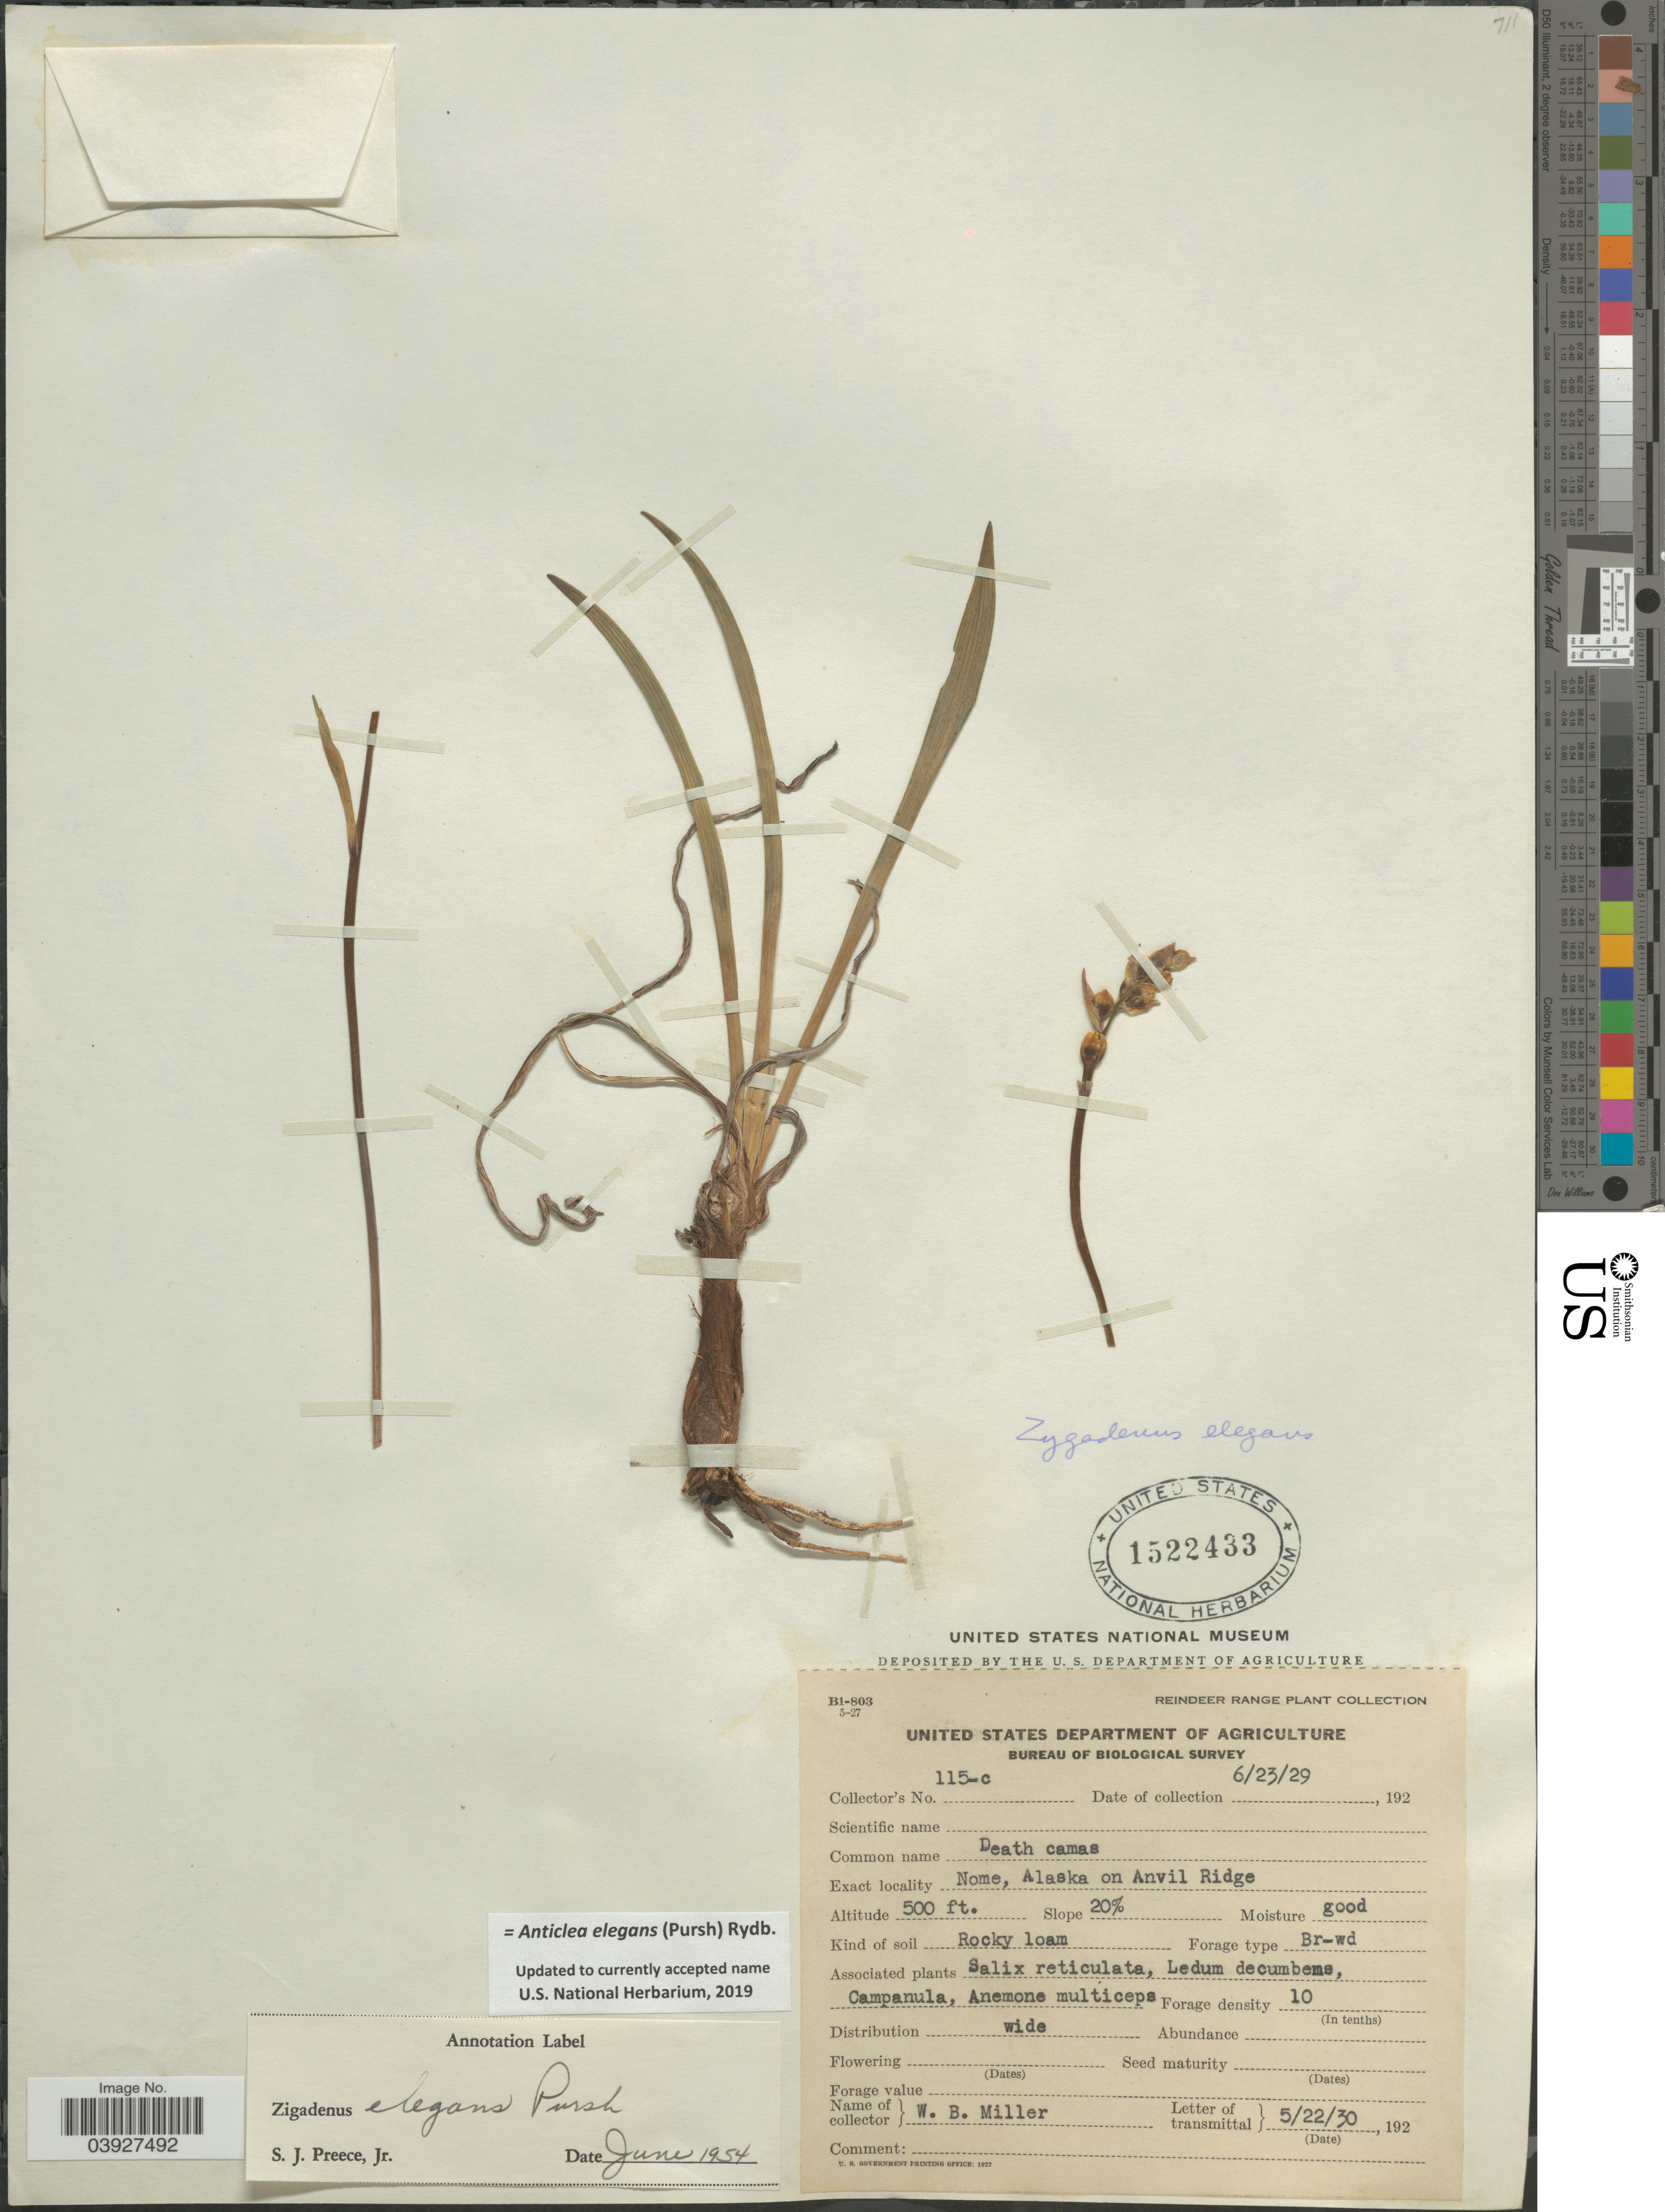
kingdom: Plantae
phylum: Tracheophyta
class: Liliopsida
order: Liliales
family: Melanthiaceae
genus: Anticlea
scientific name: Anticlea elegans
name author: (Pursh) Rydb.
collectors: W. Miller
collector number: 115-c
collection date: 1929-06-23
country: United States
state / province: Alaska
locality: Nome, on Anvil Ridge.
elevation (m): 152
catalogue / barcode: US 1522433